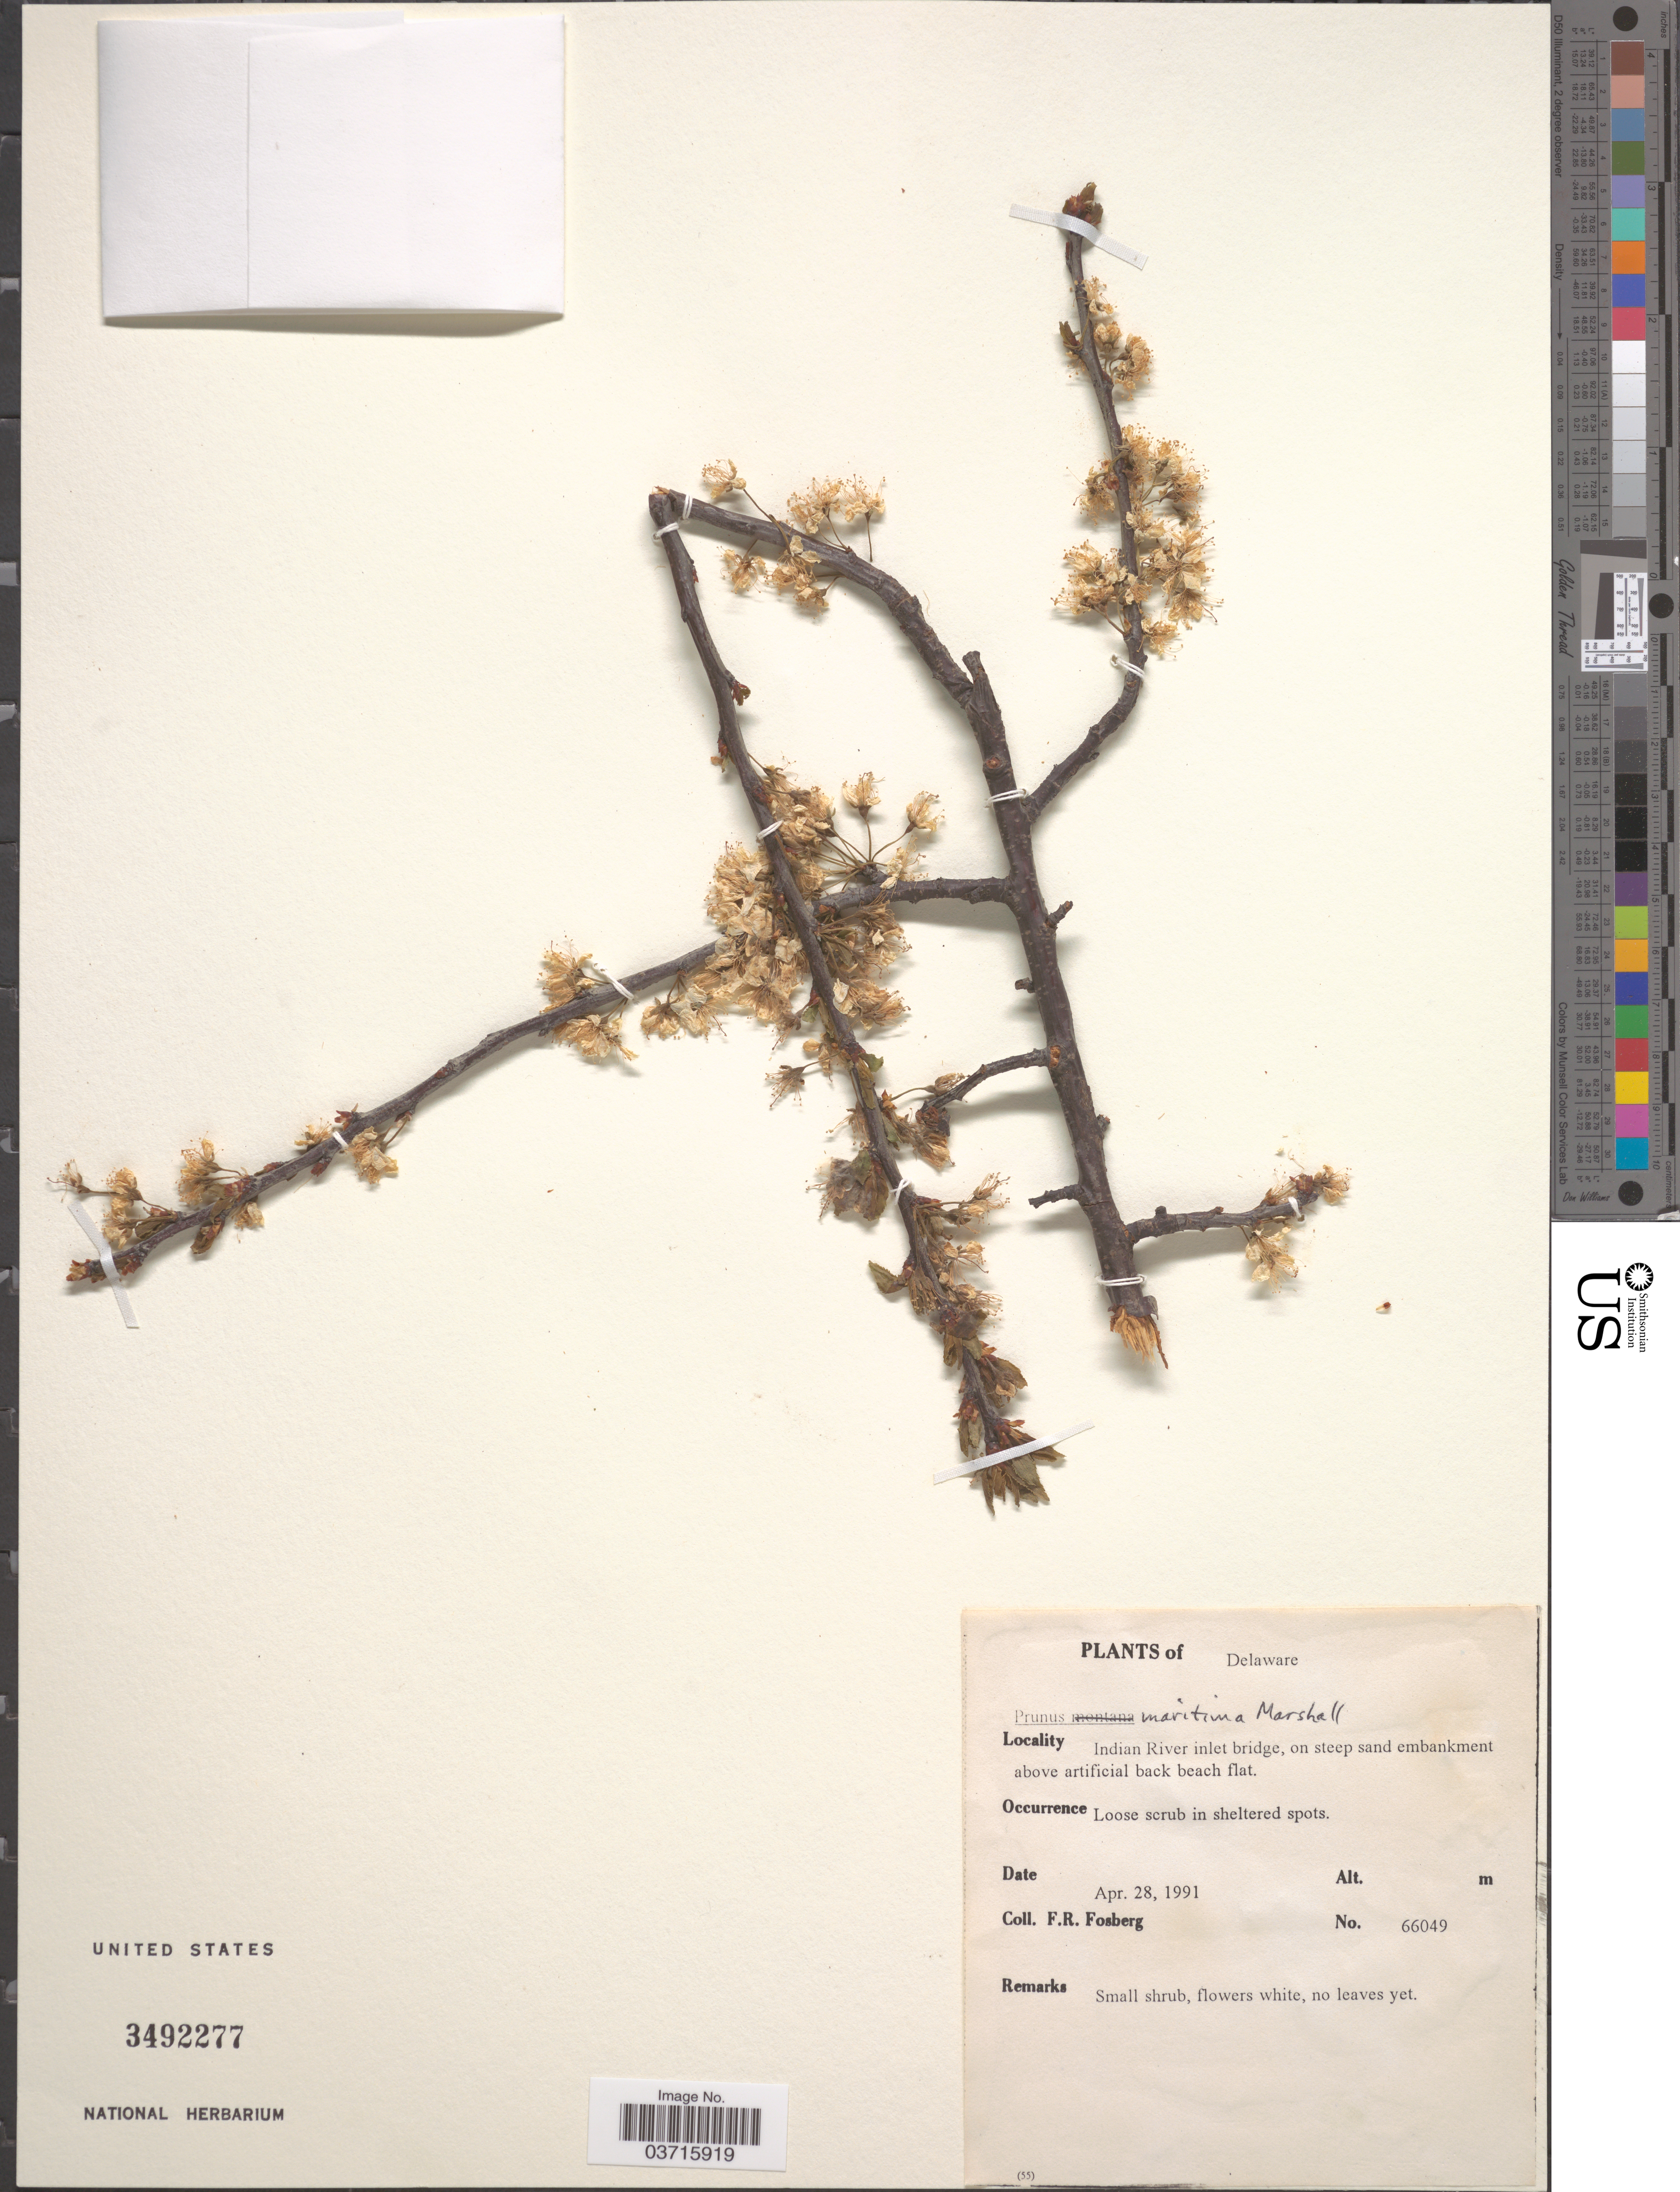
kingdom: Plantae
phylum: Tracheophyta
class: Magnoliopsida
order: Rosales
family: Rosaceae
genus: Prunus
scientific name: Prunus maritima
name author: Marshall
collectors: F. R. Fosberg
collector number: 66049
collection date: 1991-04-28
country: United States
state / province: Delaware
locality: Indian River inlet bridge.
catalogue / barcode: US 3492277